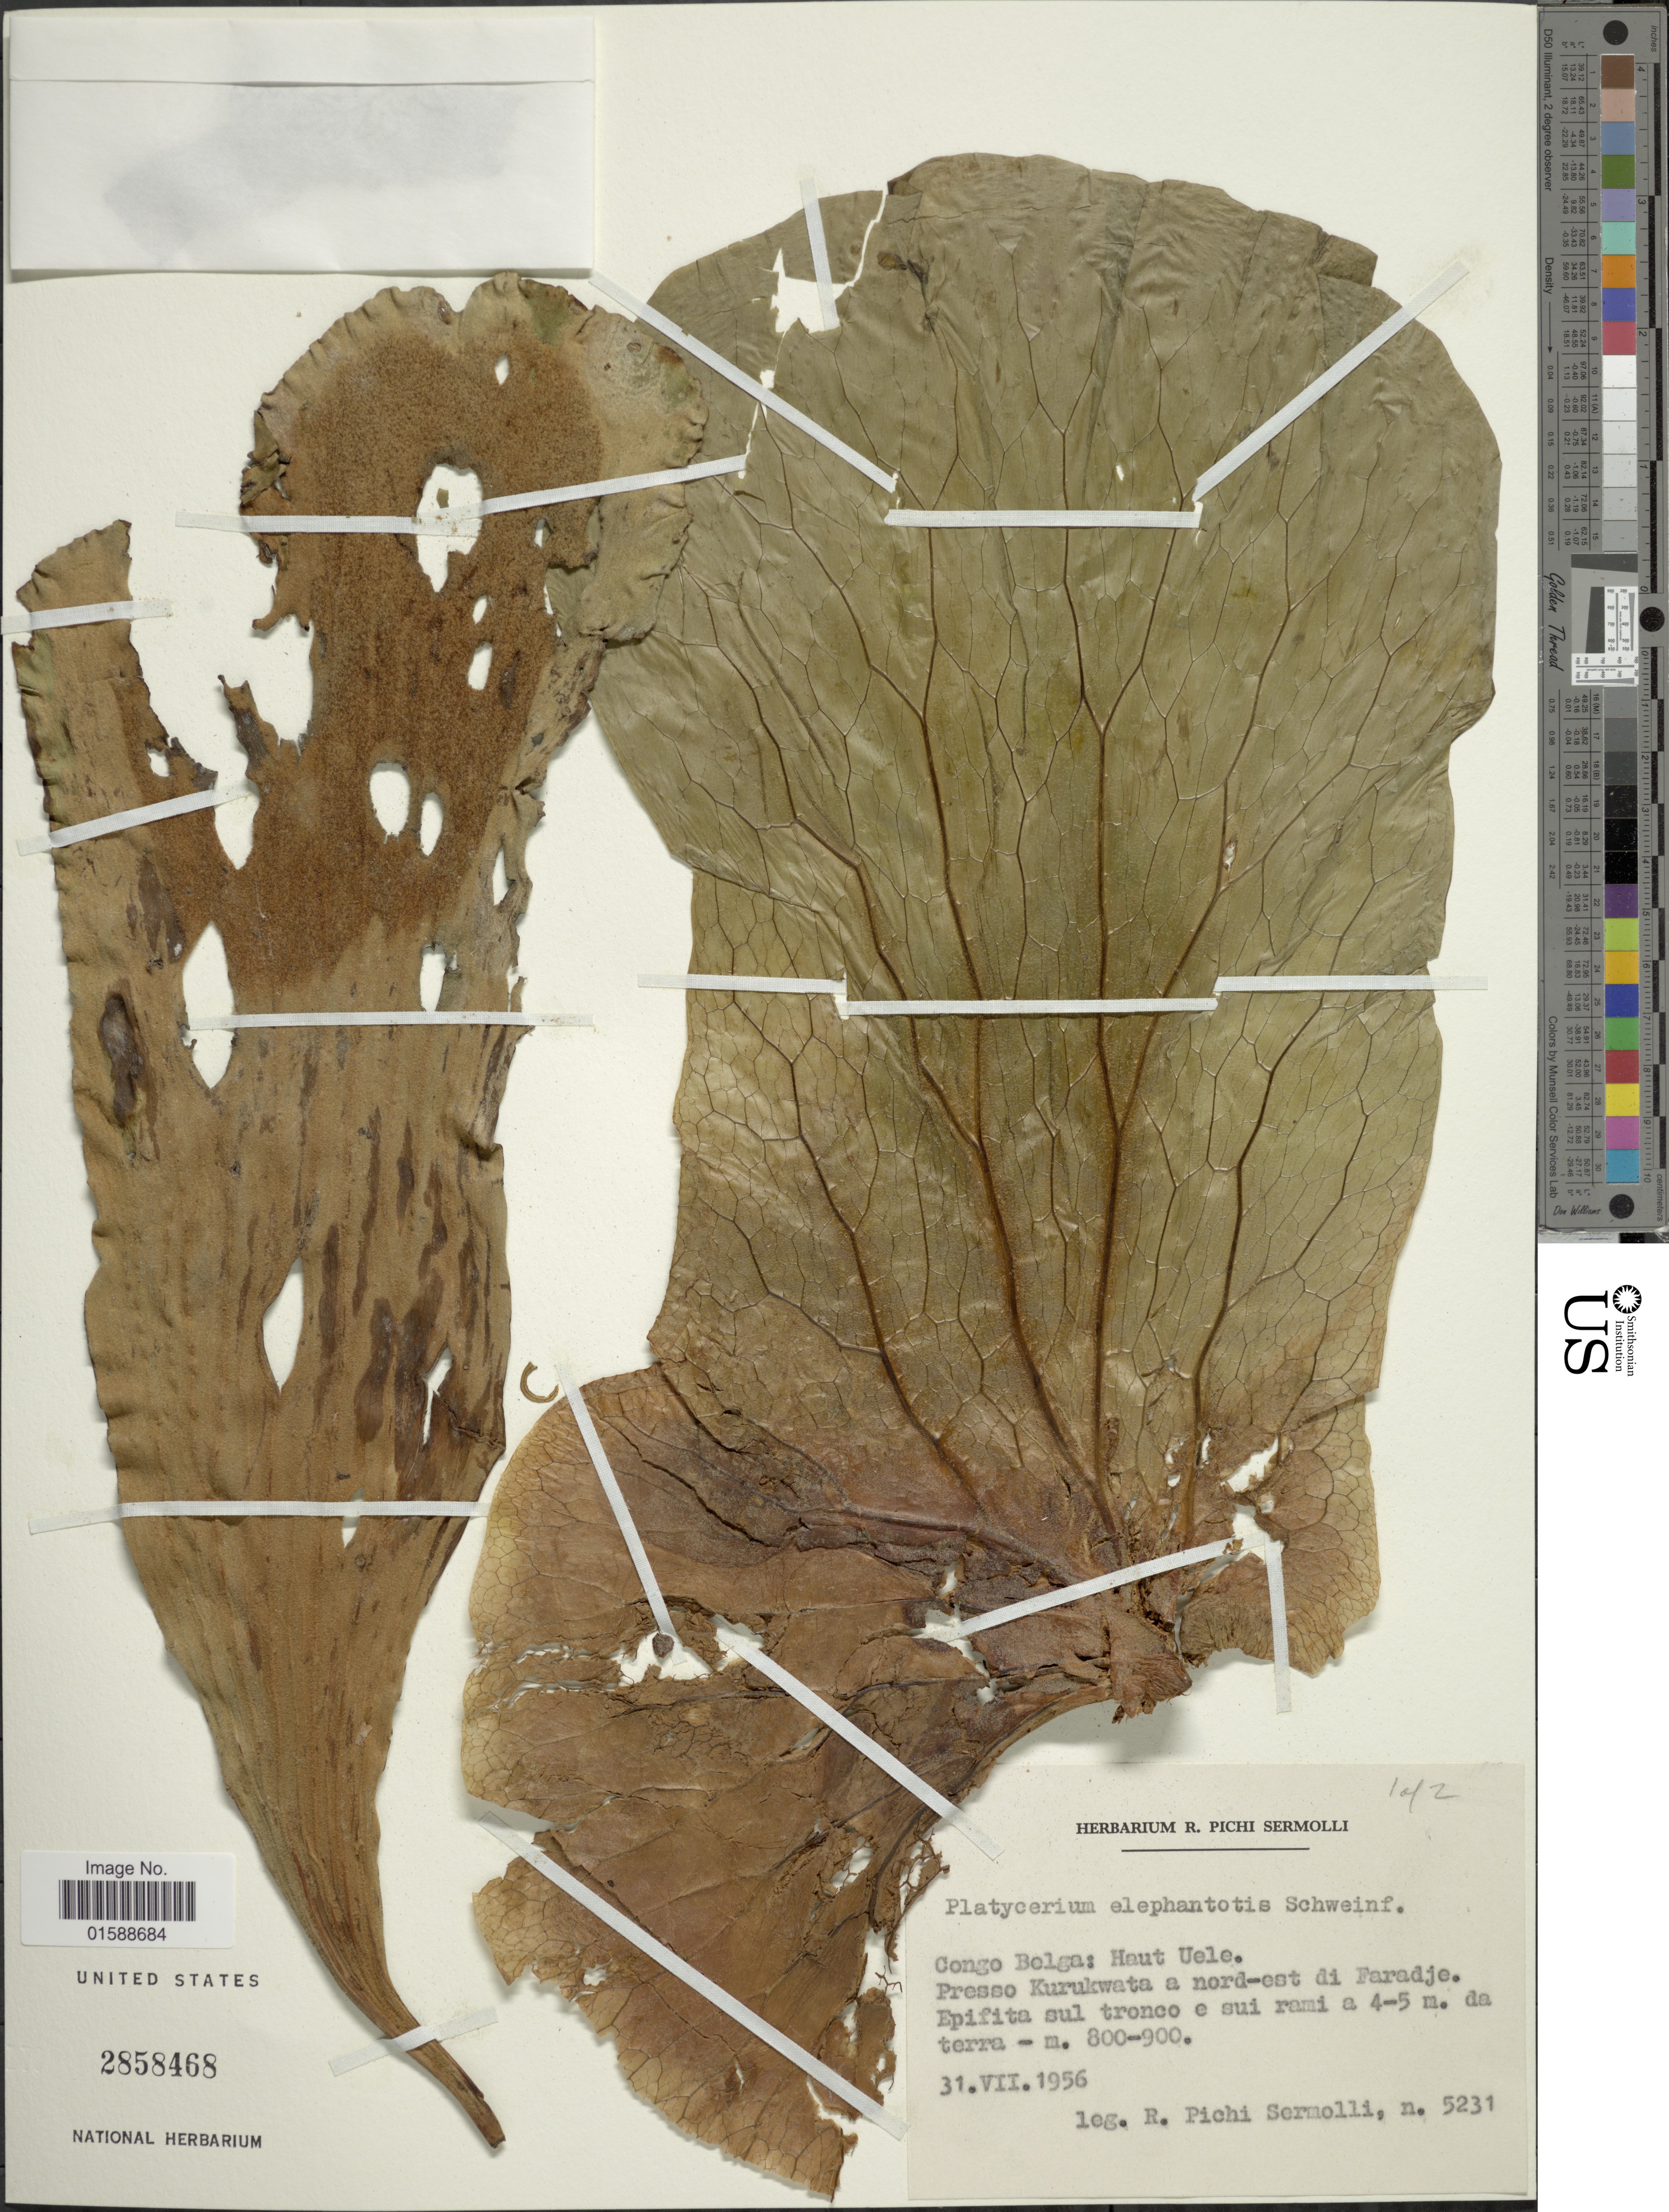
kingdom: Plantae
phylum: Tracheophyta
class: Polypodiopsida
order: Polypodiales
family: Polypodiaceae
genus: Platycerium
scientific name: Platycerium angolense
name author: Welw. ex Baker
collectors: R. E. Pichi-Sermolli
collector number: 5231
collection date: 1956-07-31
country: Congo, Democratic Republic of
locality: Haut Uele. Presso Kurukwata a nord-est di Faradje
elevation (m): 800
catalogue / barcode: US 2858468